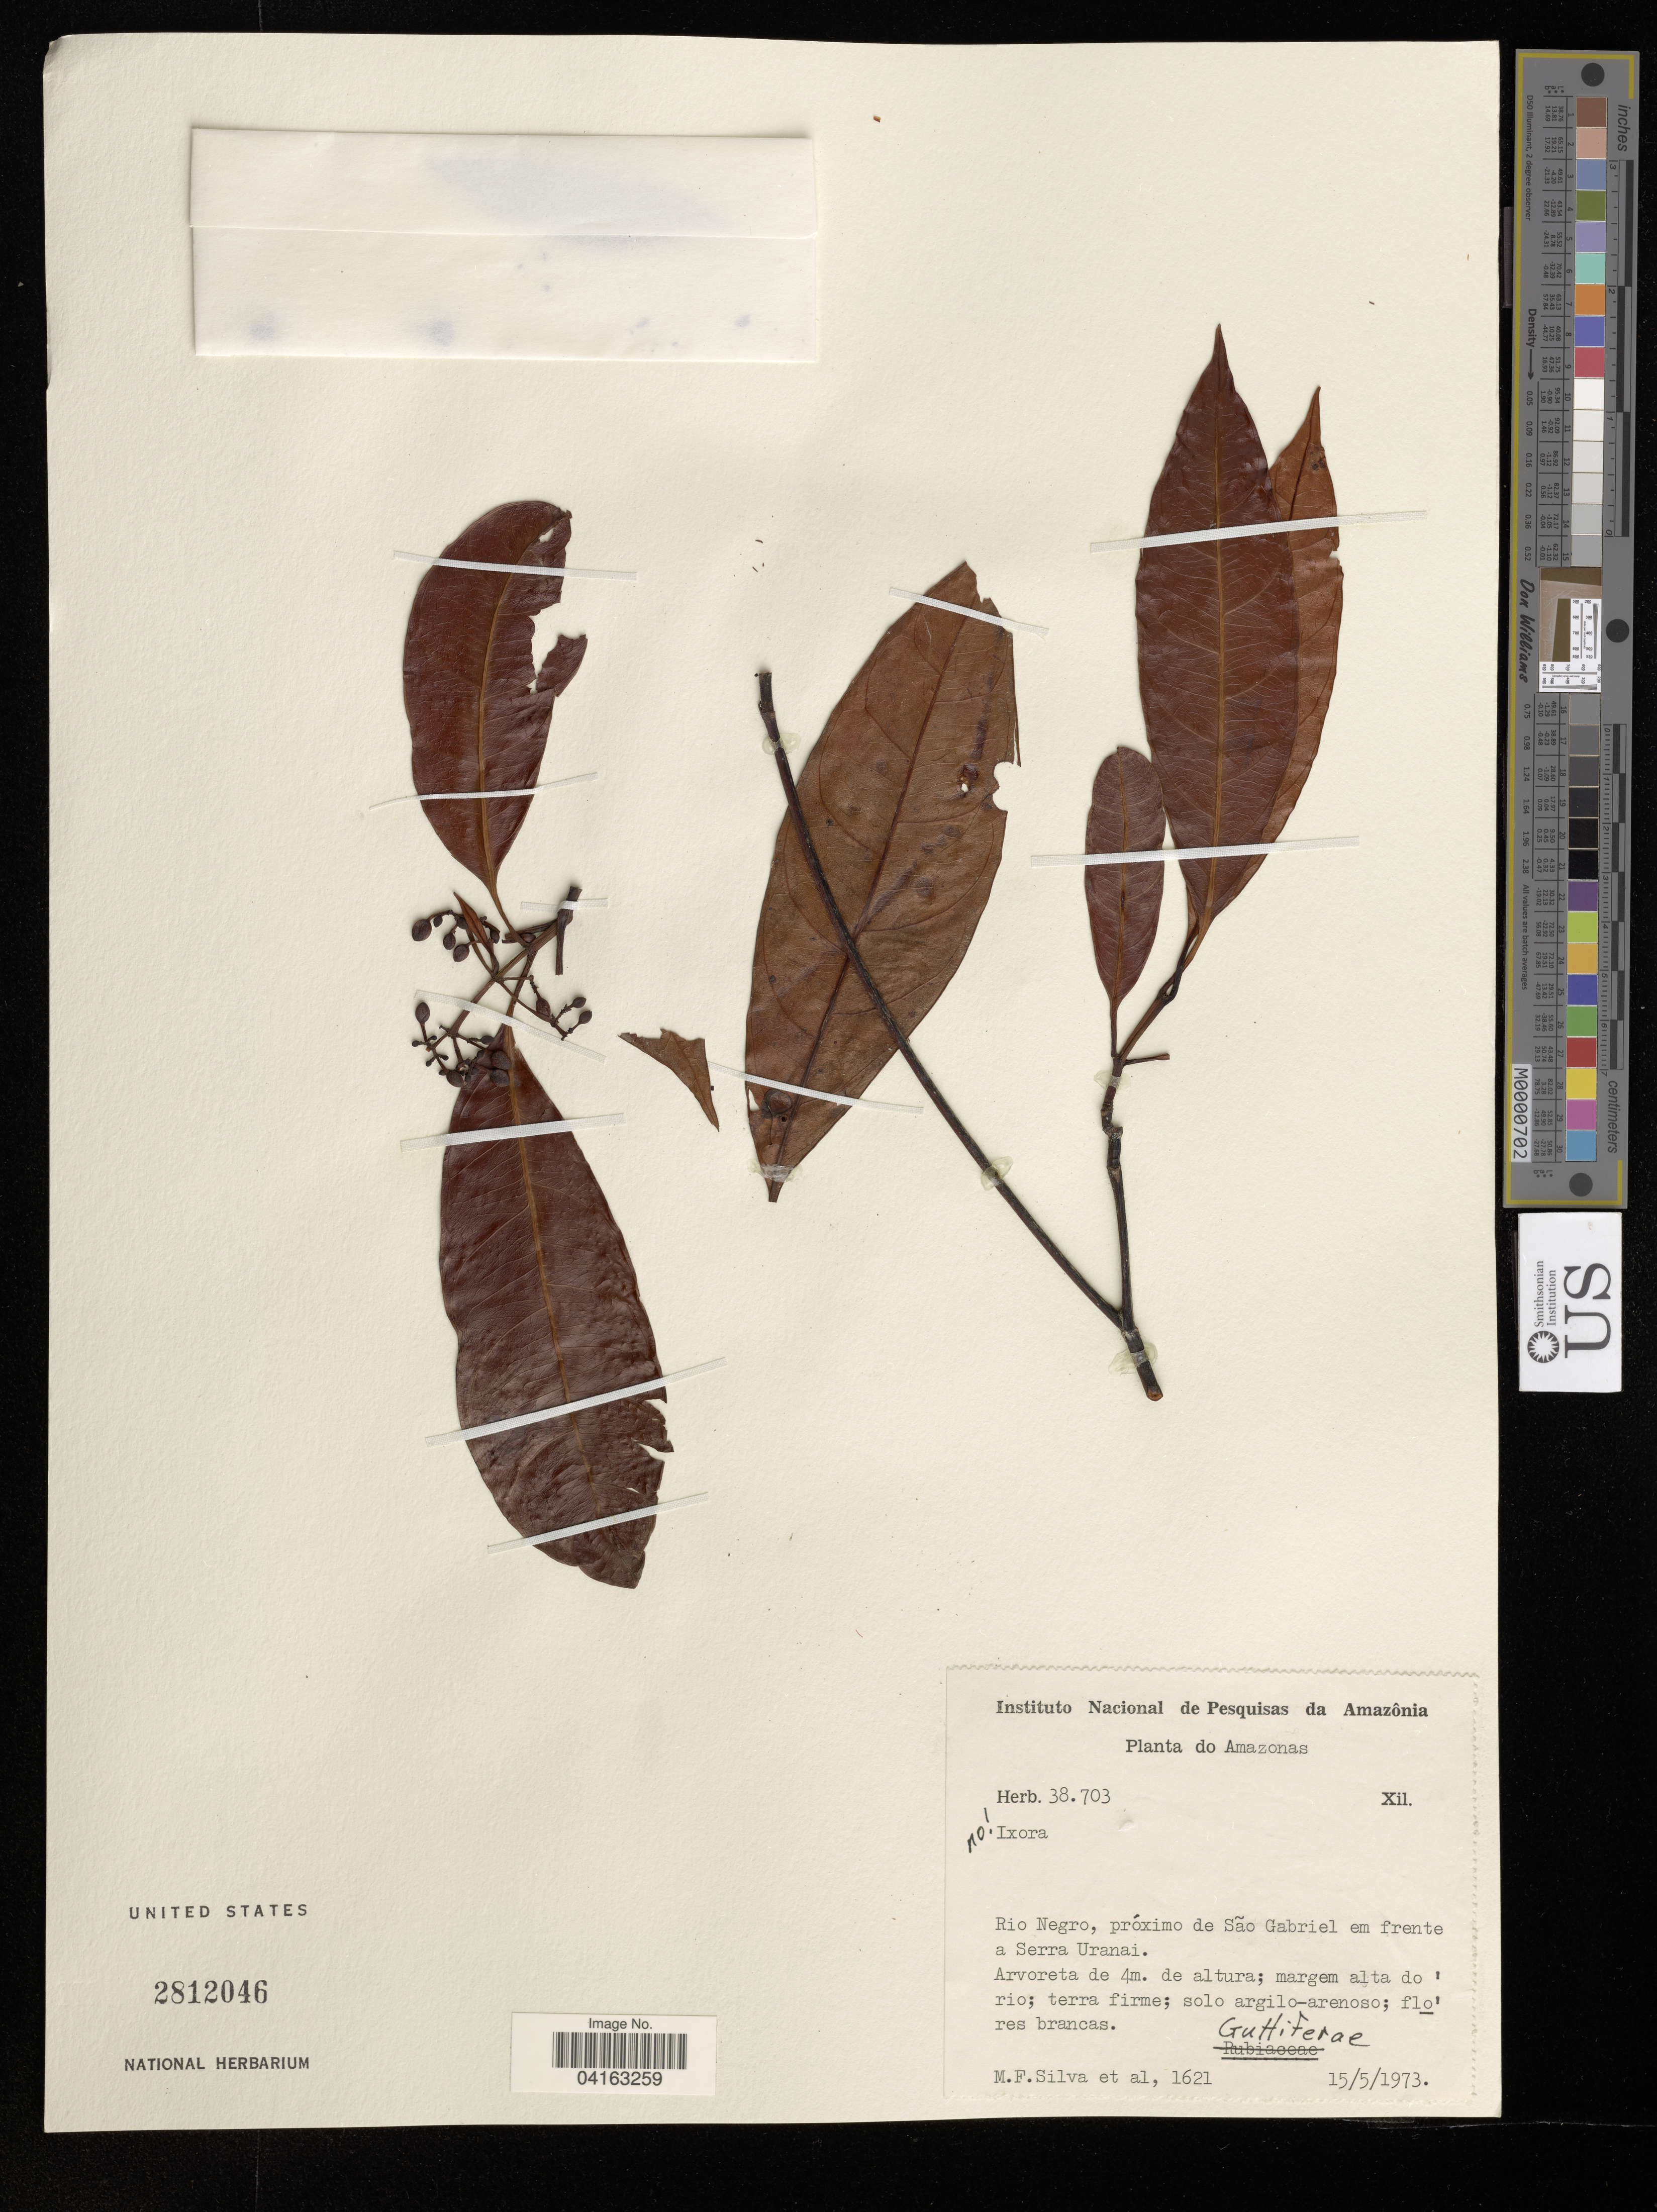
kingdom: Plantae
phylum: Tracheophyta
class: Magnoliopsida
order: Gentianales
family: Rubiaceae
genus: Ixora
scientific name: Ixora sp.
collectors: M. F. Silva & et al.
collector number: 1621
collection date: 1973-05-15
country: Brazil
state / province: Amazonas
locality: Rio Negro, próximo de São Gabriel em frente a Serra Uranai.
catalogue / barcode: US 2812046